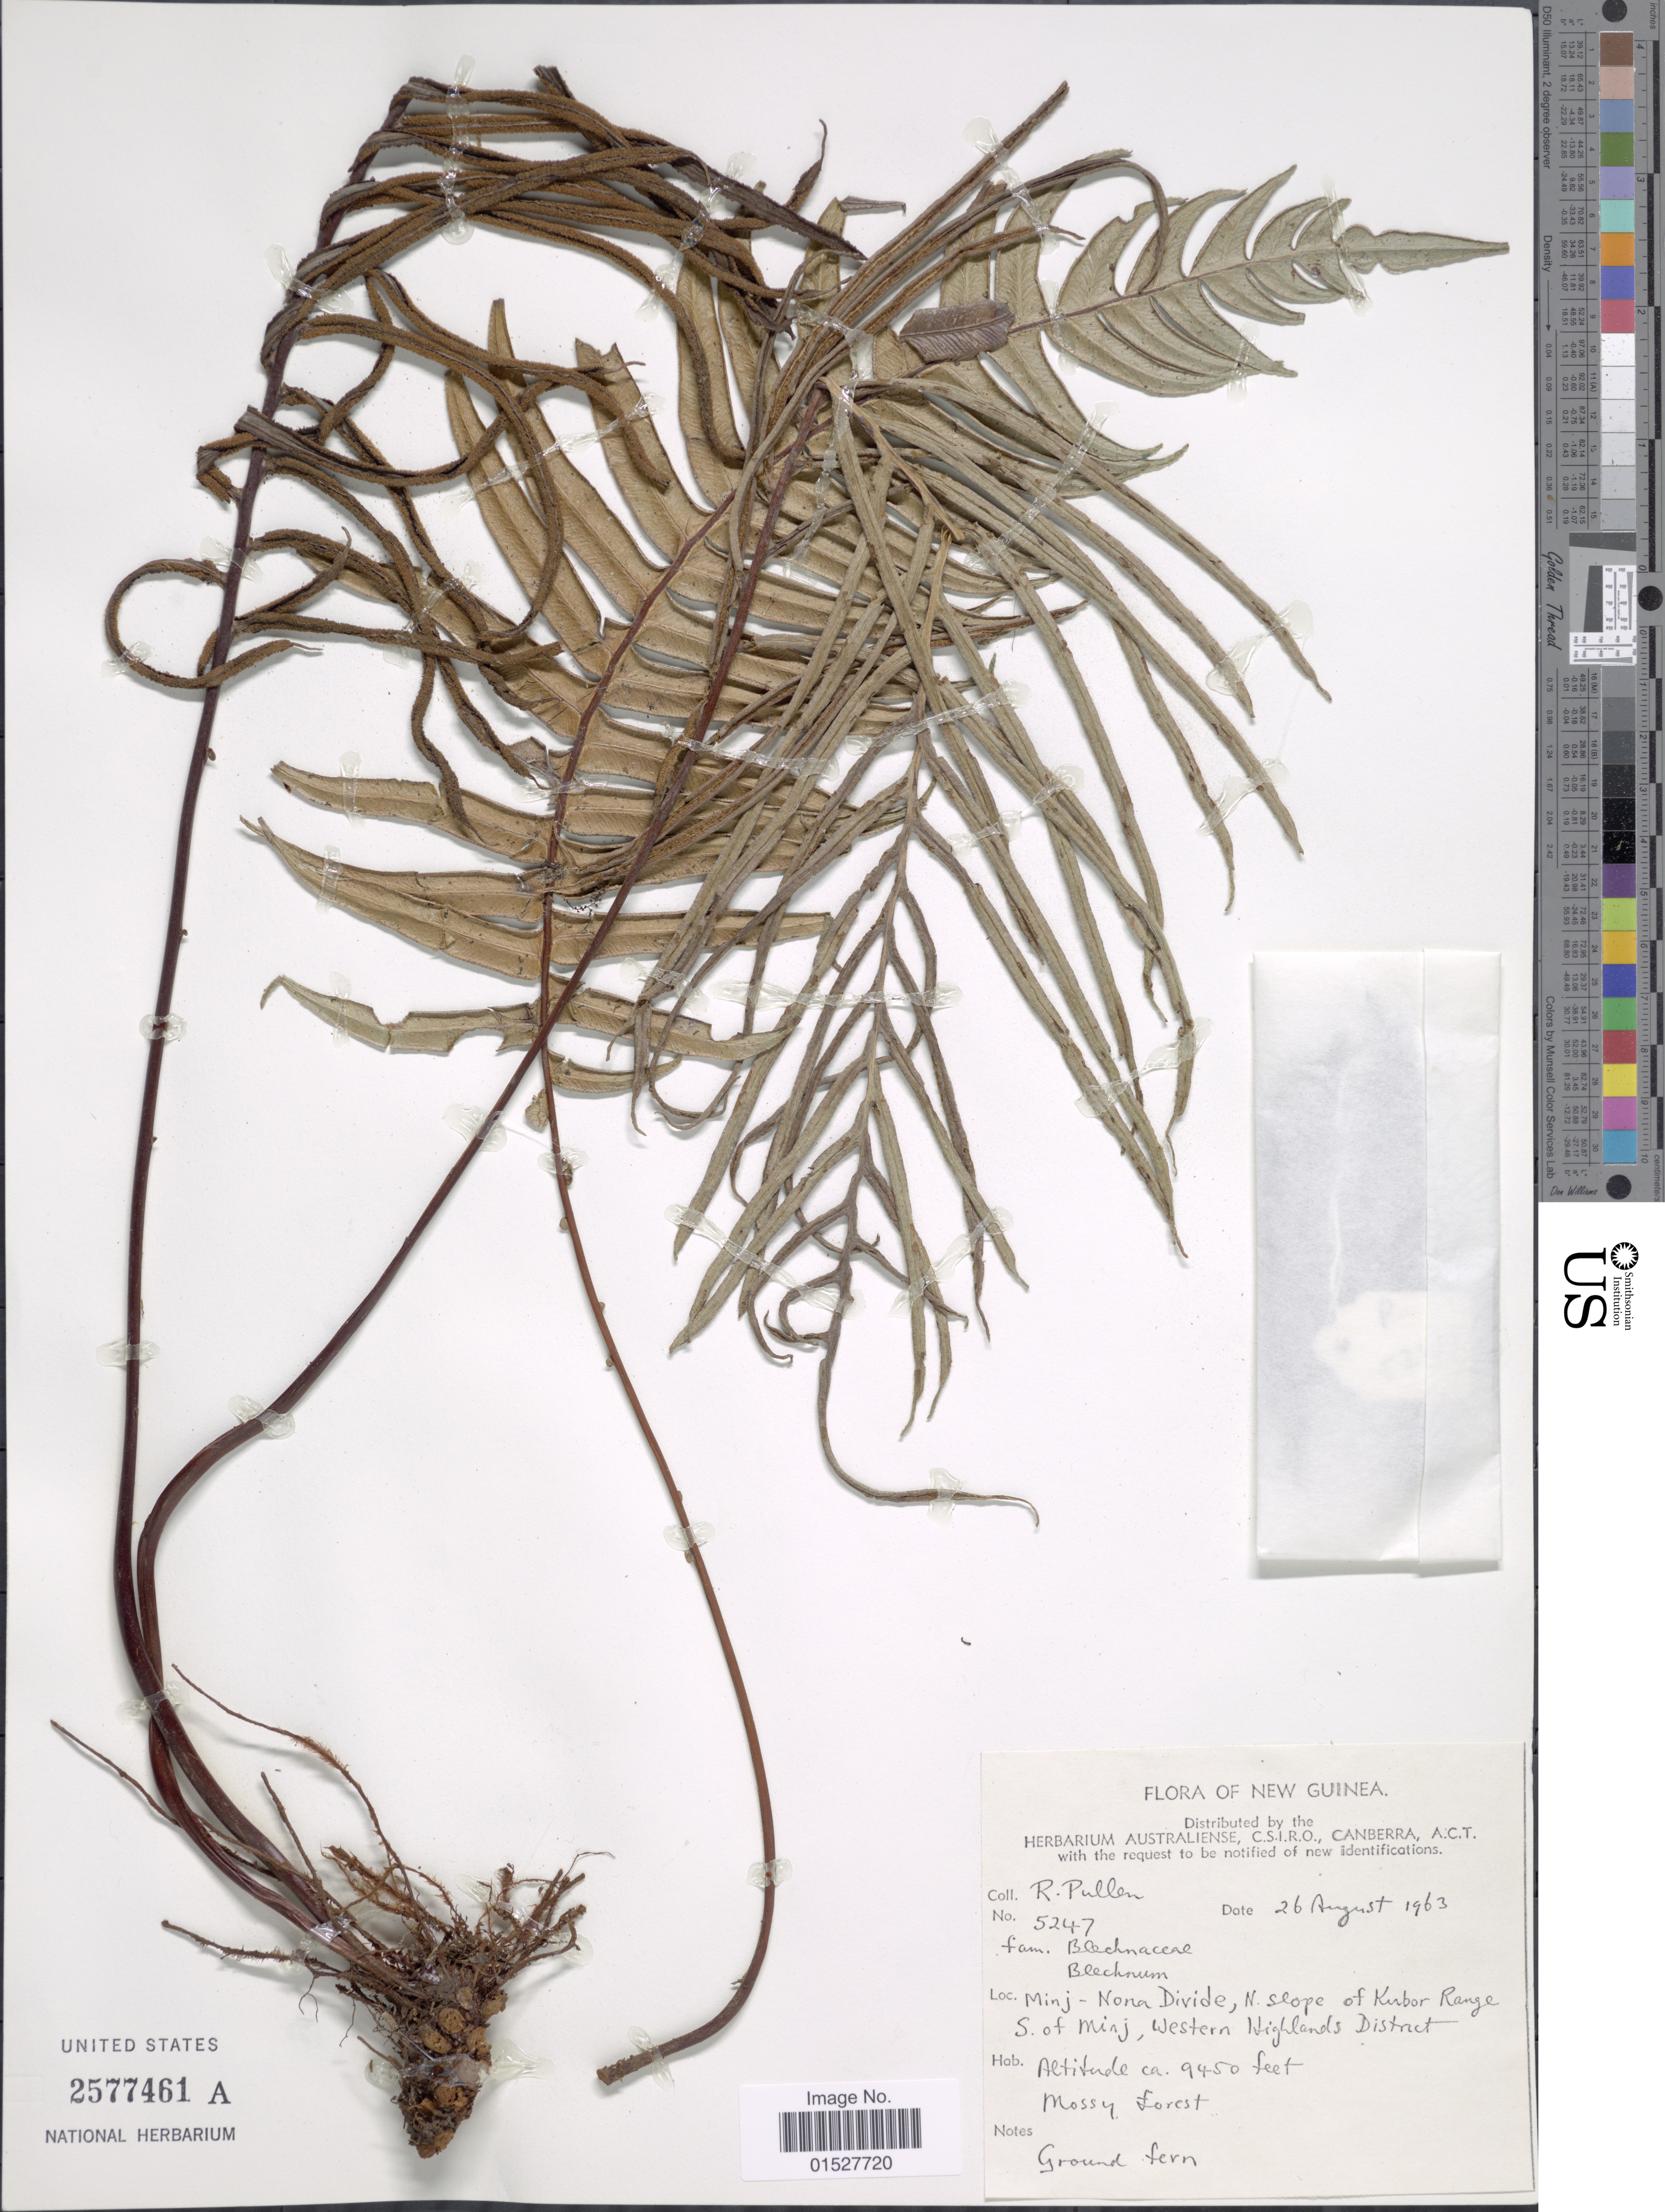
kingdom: Plantae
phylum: Tracheophyta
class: Polypodiopsida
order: Polypodiales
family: Blechnaceae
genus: Blechnum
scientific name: Blechnum sp.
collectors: R. Pullen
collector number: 5247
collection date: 1963-08-26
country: Papua New Guinea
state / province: Western Highlands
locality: New Guinea. Minj-Nona Divide, N. slope of Kubor Range S. of Minj, Western Highlands District.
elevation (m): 2880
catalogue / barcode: US 2577461A